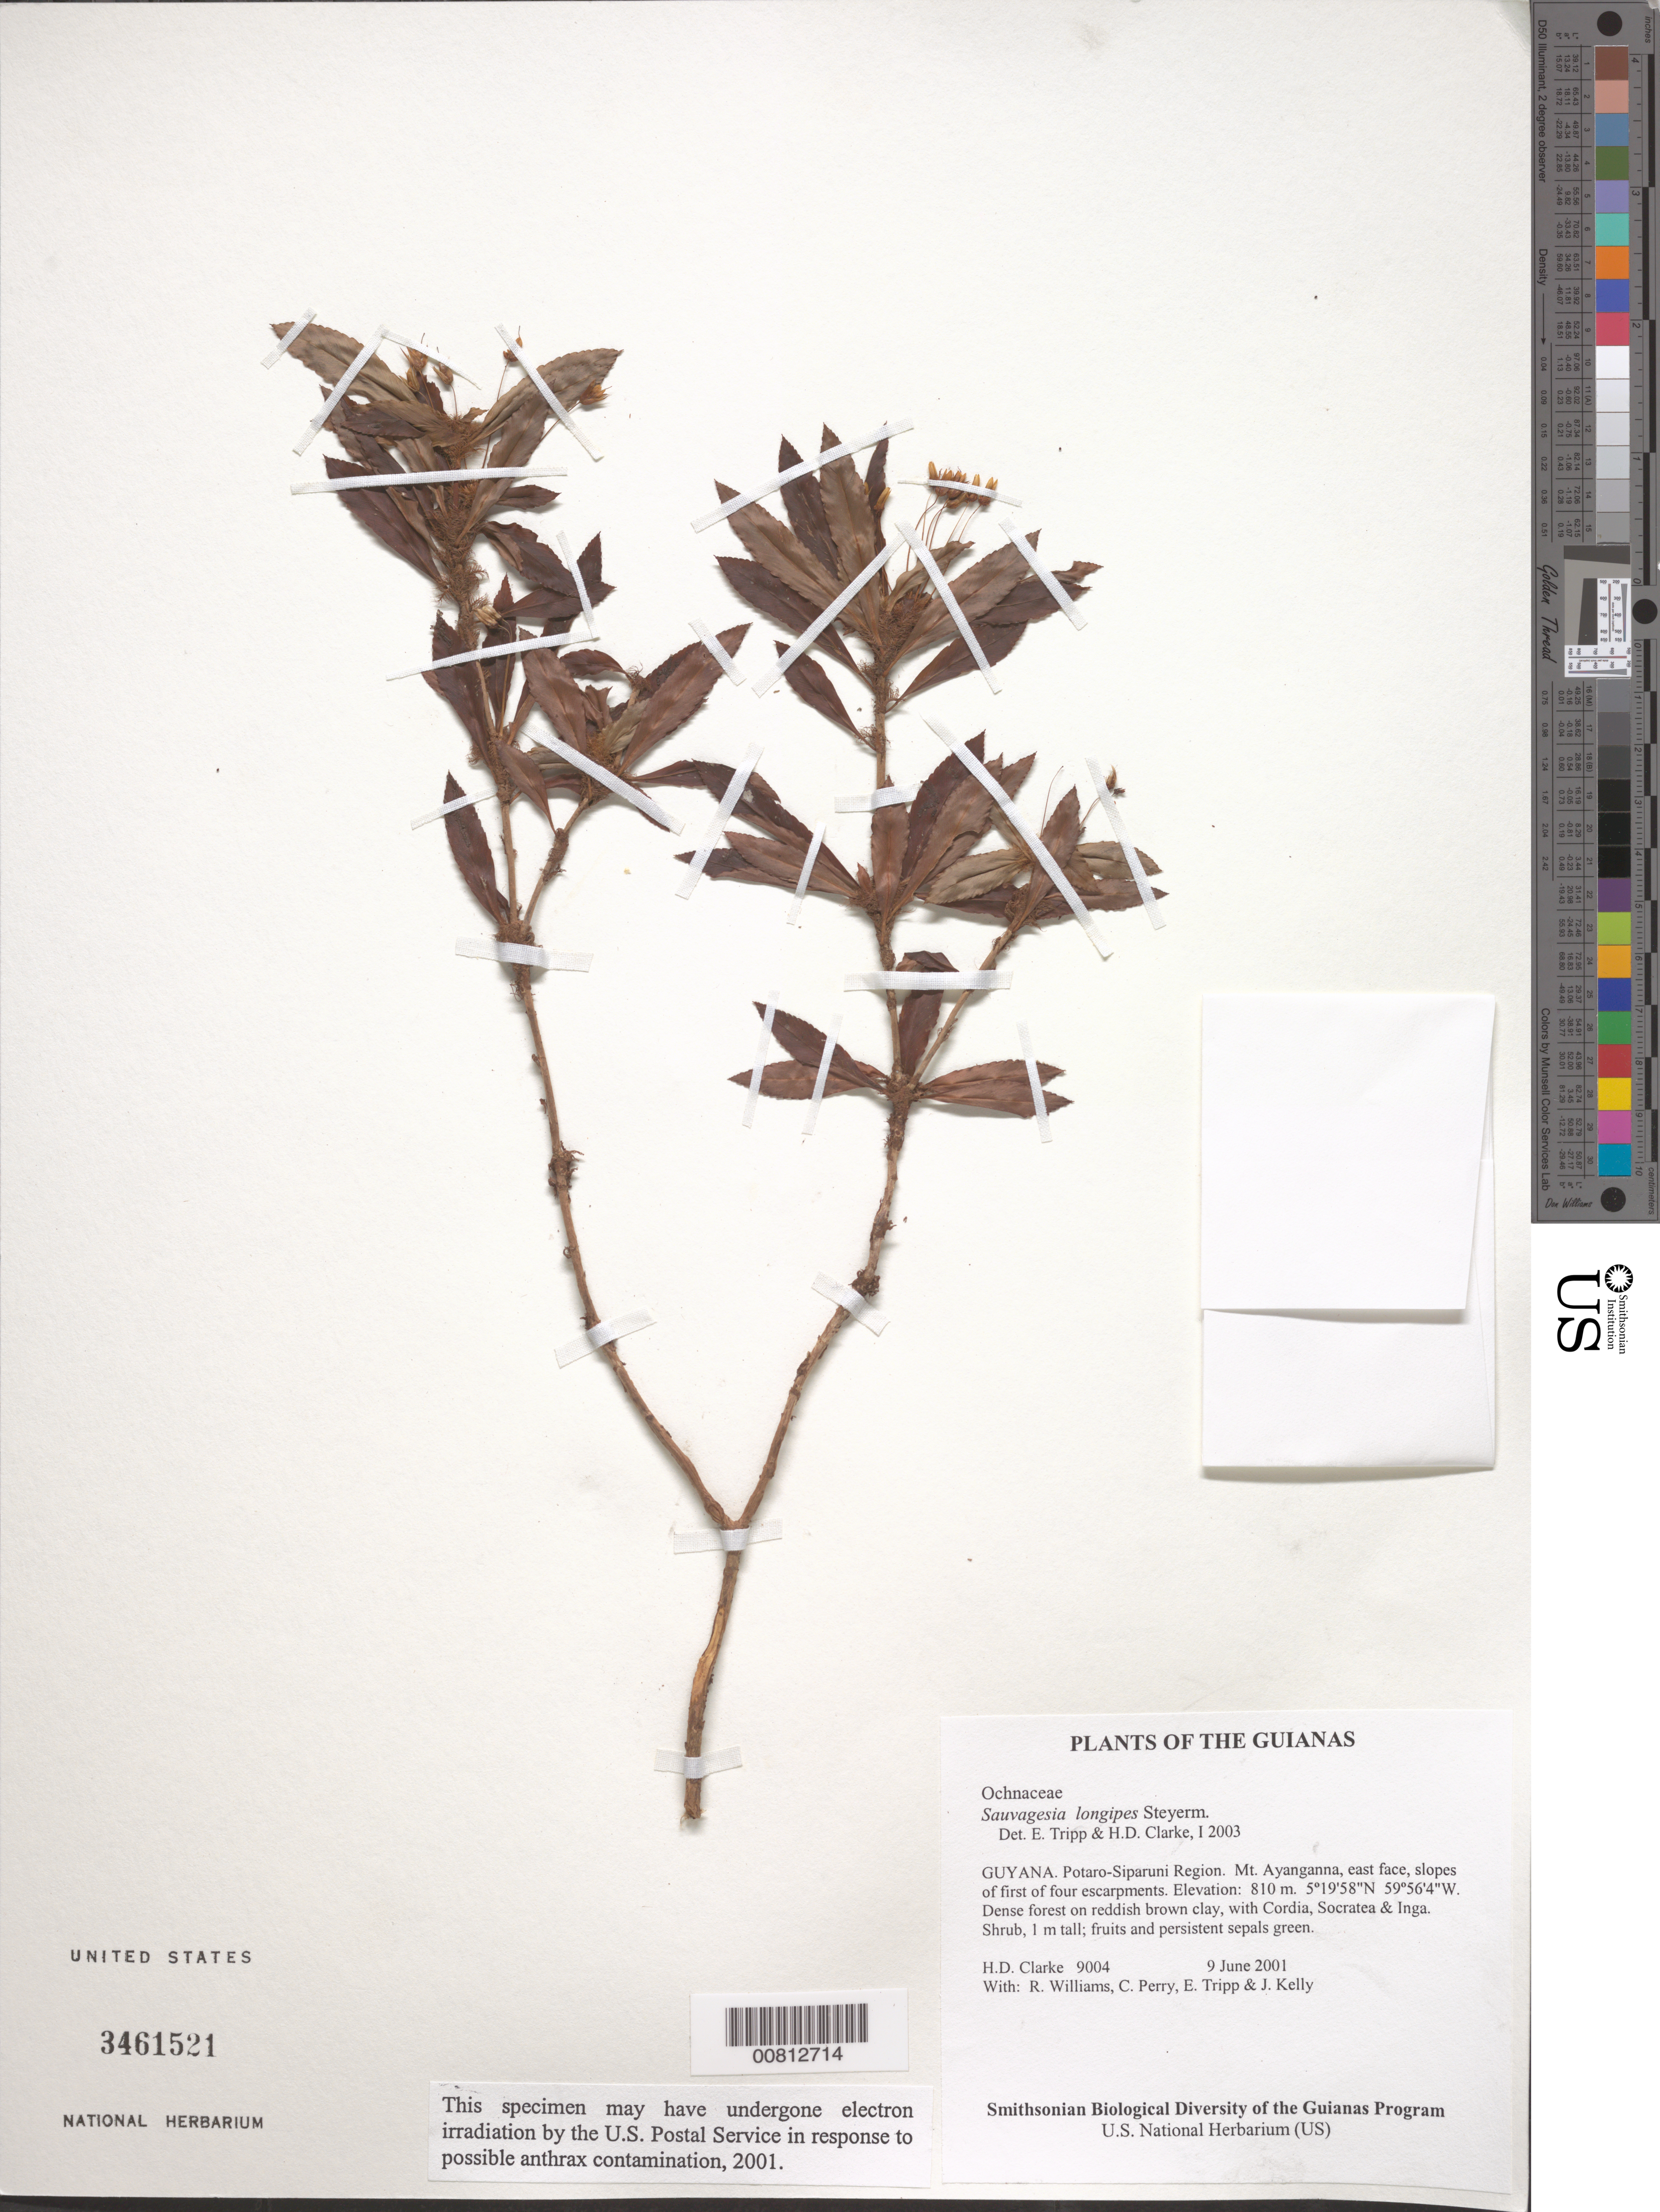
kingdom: Plantae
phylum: Tracheophyta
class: Magnoliopsida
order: Malpighiales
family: Ochnaceae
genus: Sauvagesia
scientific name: Sauvagesia longipes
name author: Steyerm.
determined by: Sastre, C. H. L.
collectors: H. D. Clarke, R. Williams, C. Perry, E. Tripp & J. Kelly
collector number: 9004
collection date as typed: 9 June 2001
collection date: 2001-06-09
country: Guyana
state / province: Potaro-Siparuni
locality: Mt. Ayanganna, east face, slopes of first of four escarpments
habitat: Dense forest on reddish brown clay, with Cordia, Socratea & Inga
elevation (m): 810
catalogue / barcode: US 3461521